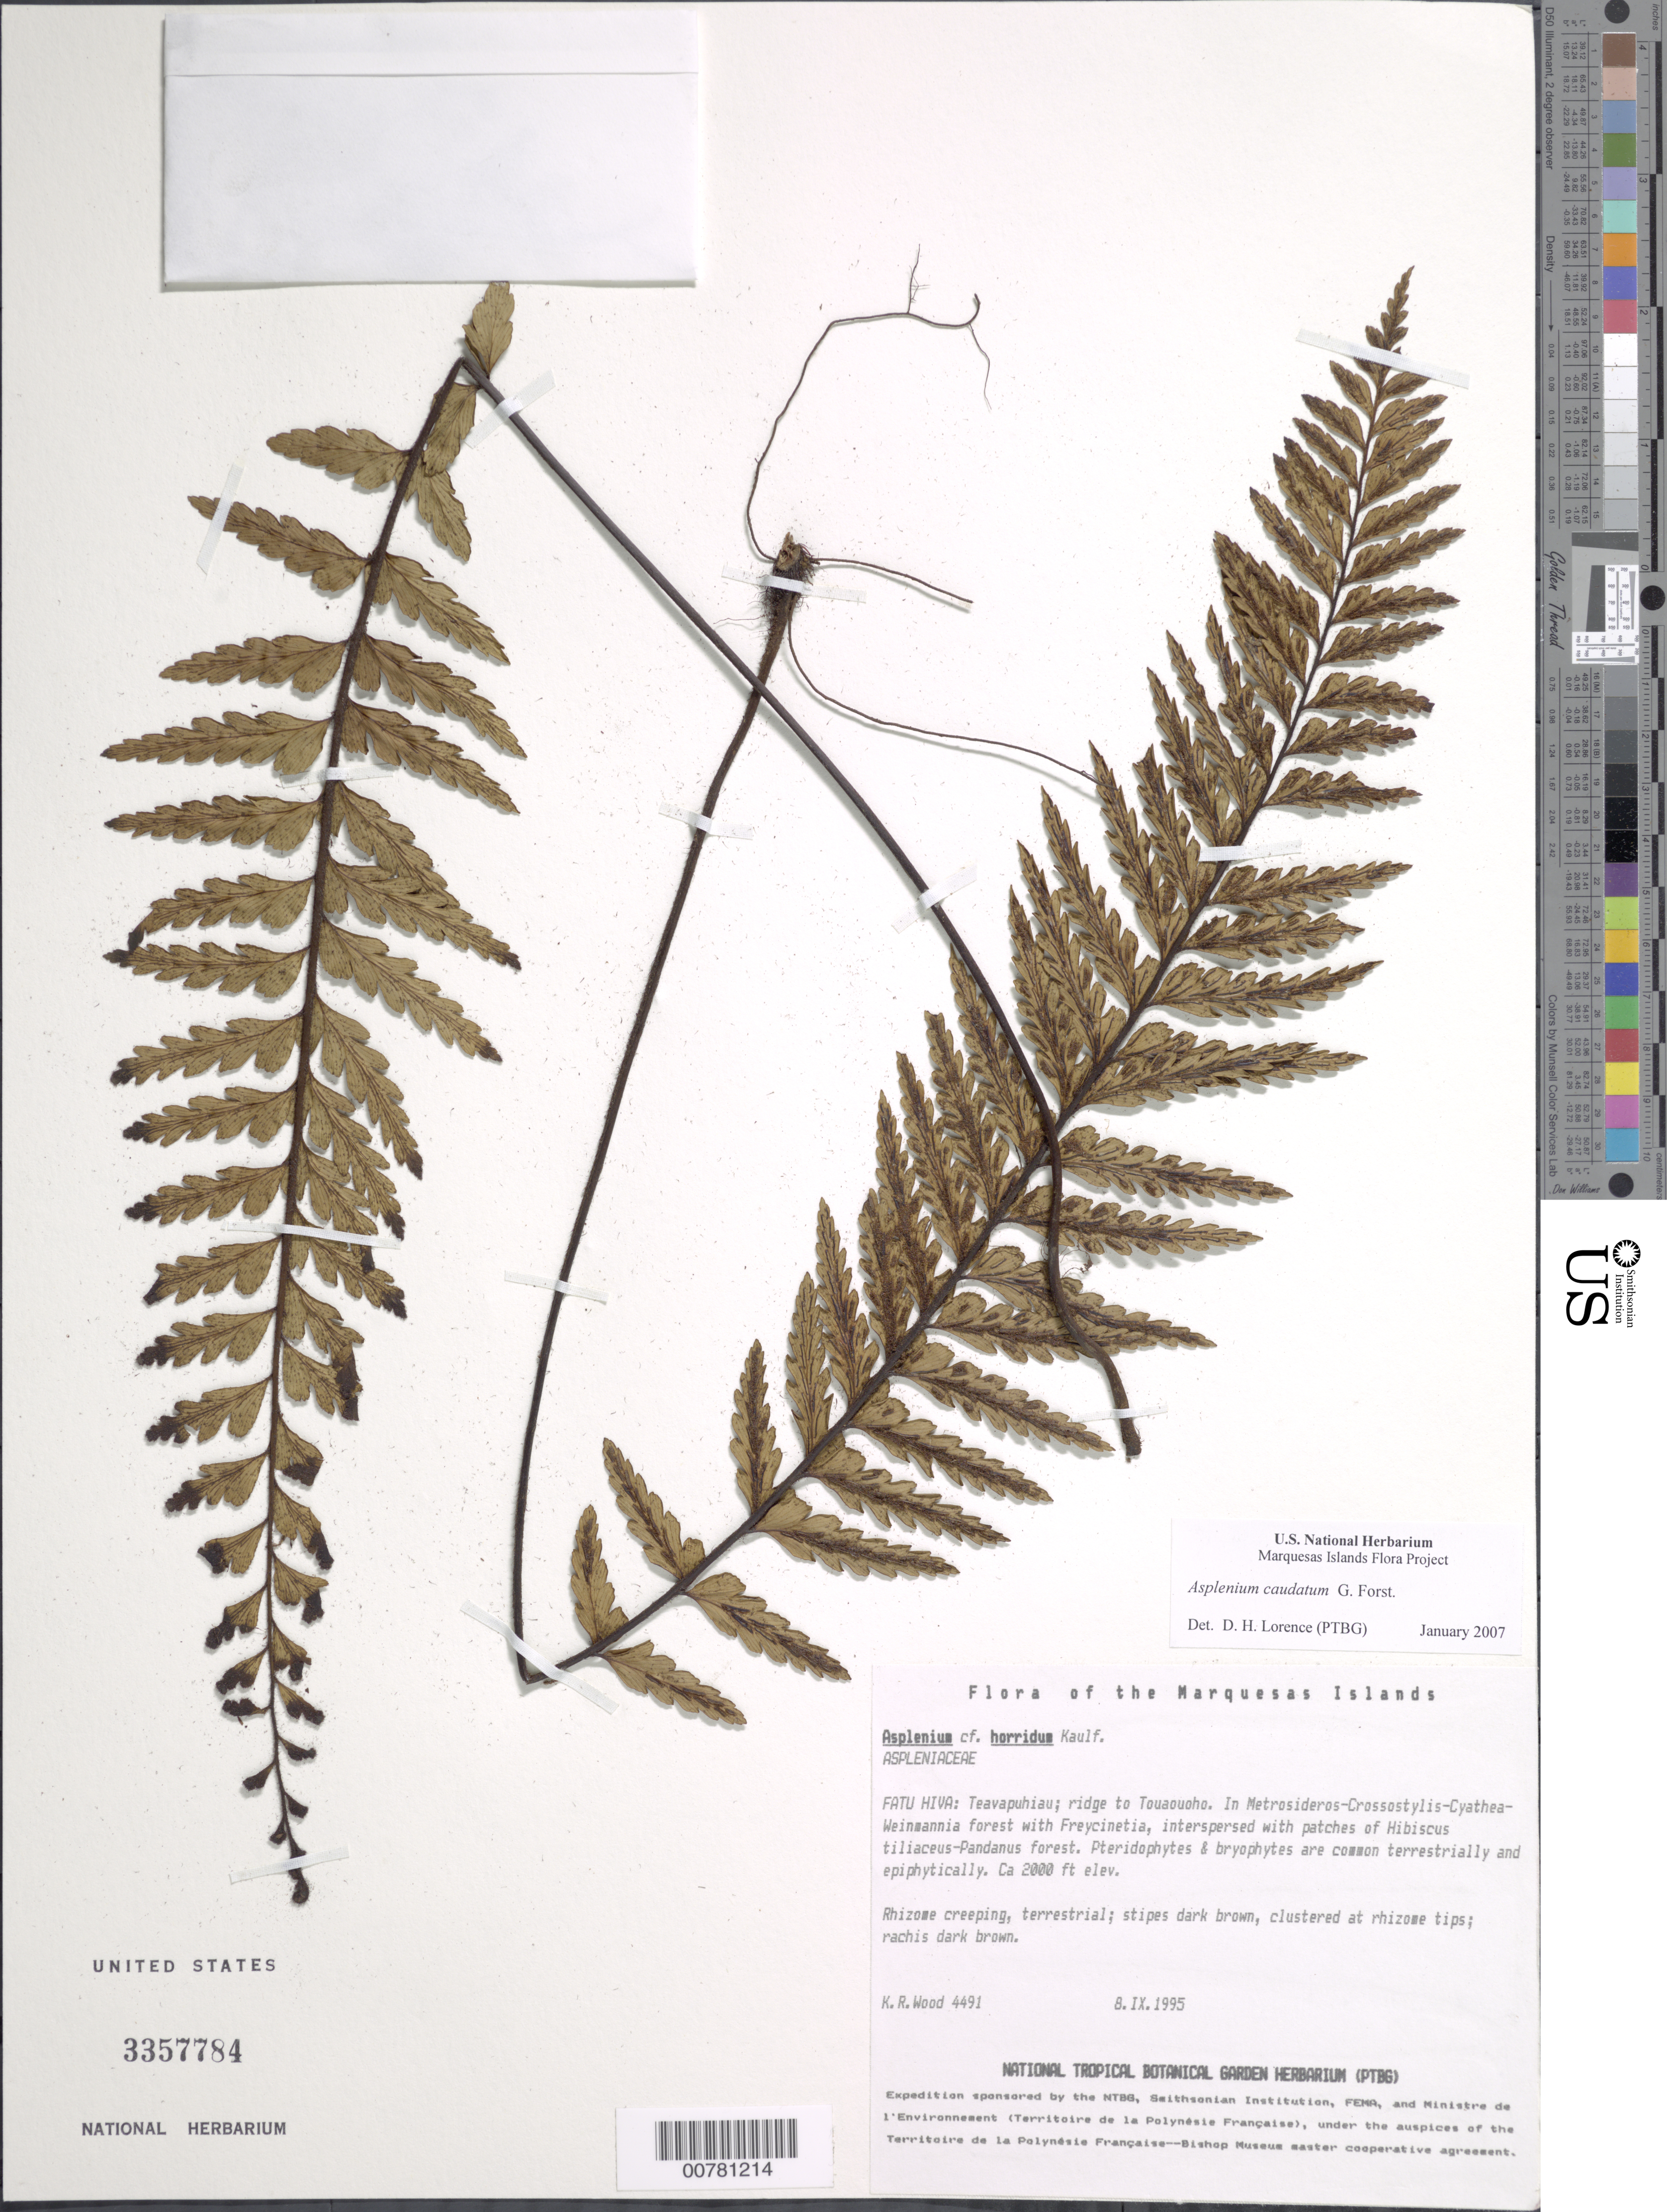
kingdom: Plantae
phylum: Tracheophyta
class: Polypodiopsida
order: Polypodiales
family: Aspleniaceae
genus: Asplenium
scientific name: Asplenium horridum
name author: Kaulf.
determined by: Wagner, W. L., (BOT), Smithsonian Institution - National Museum of Natural History (UNITED STATES)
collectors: K. R. Wood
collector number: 4491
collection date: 1995-09-08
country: French Polynesia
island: Fatu Hiva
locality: Teavapuhiau, ridge to Touaouoho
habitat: Metrosideros - Crossostylis - Cyathea - Weinmannia forest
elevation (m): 610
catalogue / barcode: US 3357784